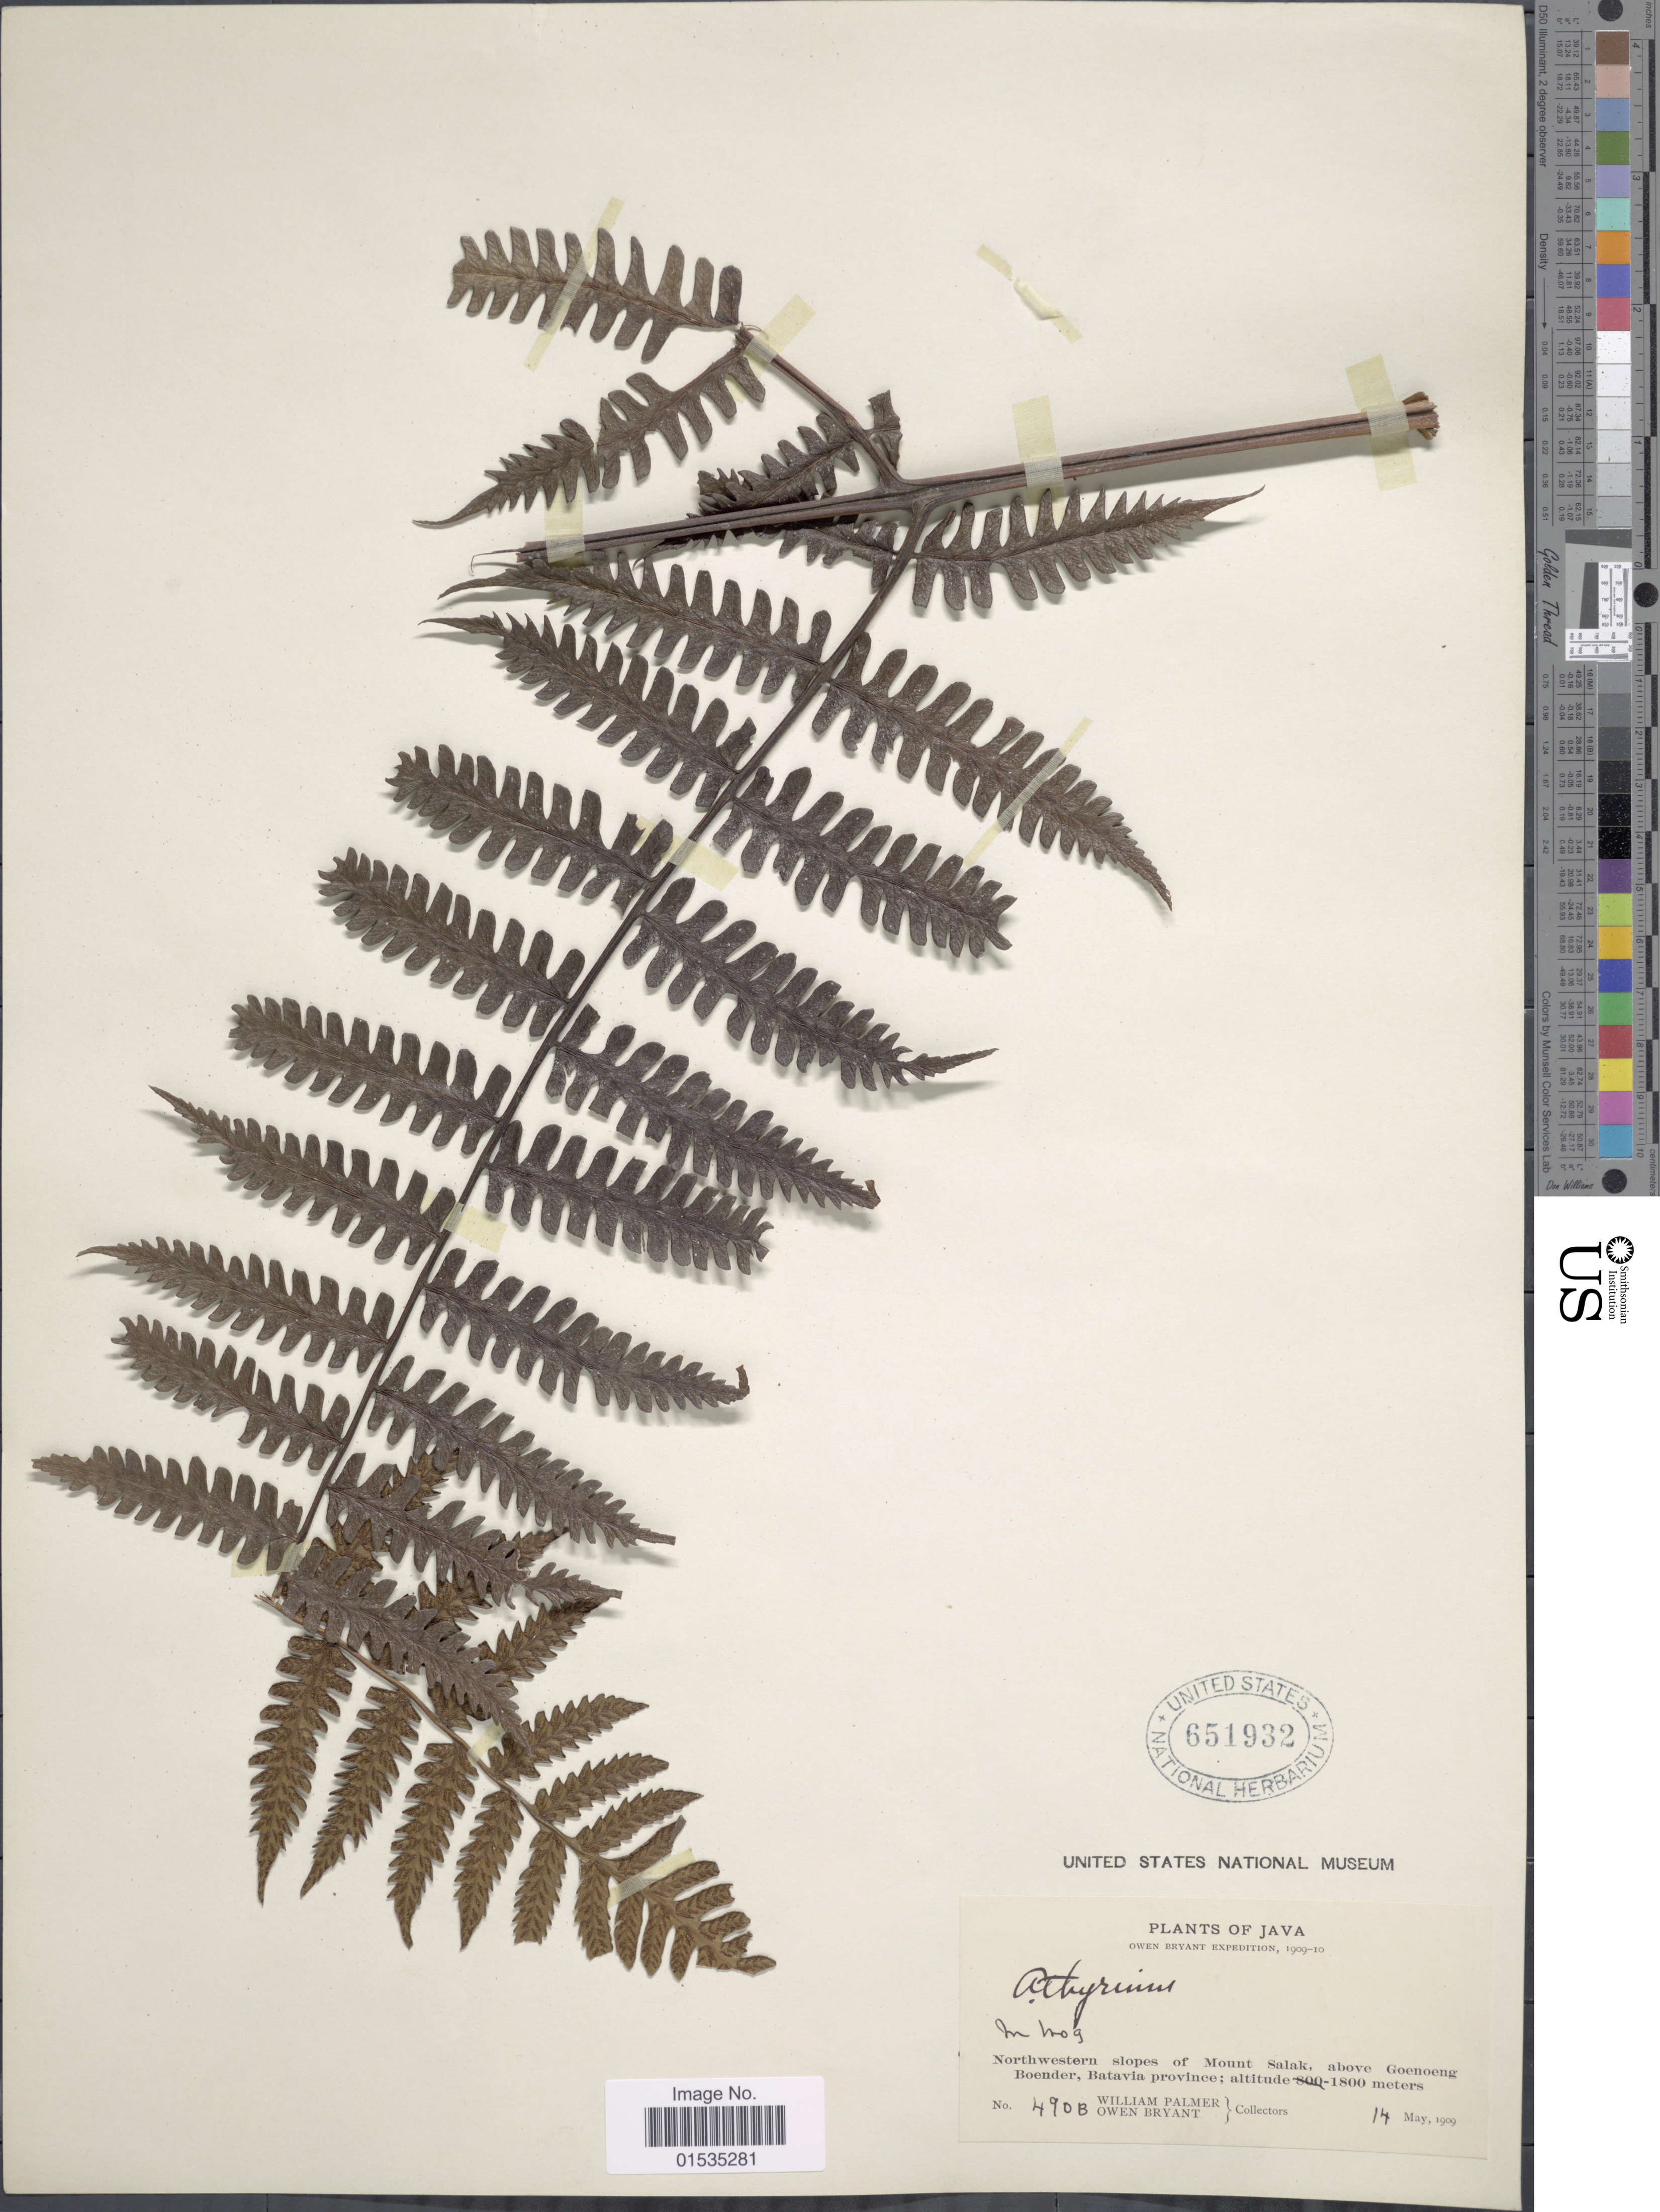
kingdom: Plantae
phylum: Tracheophyta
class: Polypodiopsida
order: Polypodiales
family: Athyriaceae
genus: Diplazium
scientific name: Diplazium sp.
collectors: W. Palmer & O. Bryant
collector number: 490B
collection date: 1909-05-14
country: Indonesia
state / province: Java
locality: Northwestern slopes of Mount Salak, above Goenoeng Boender, Batavia province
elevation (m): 1800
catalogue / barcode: US 651932